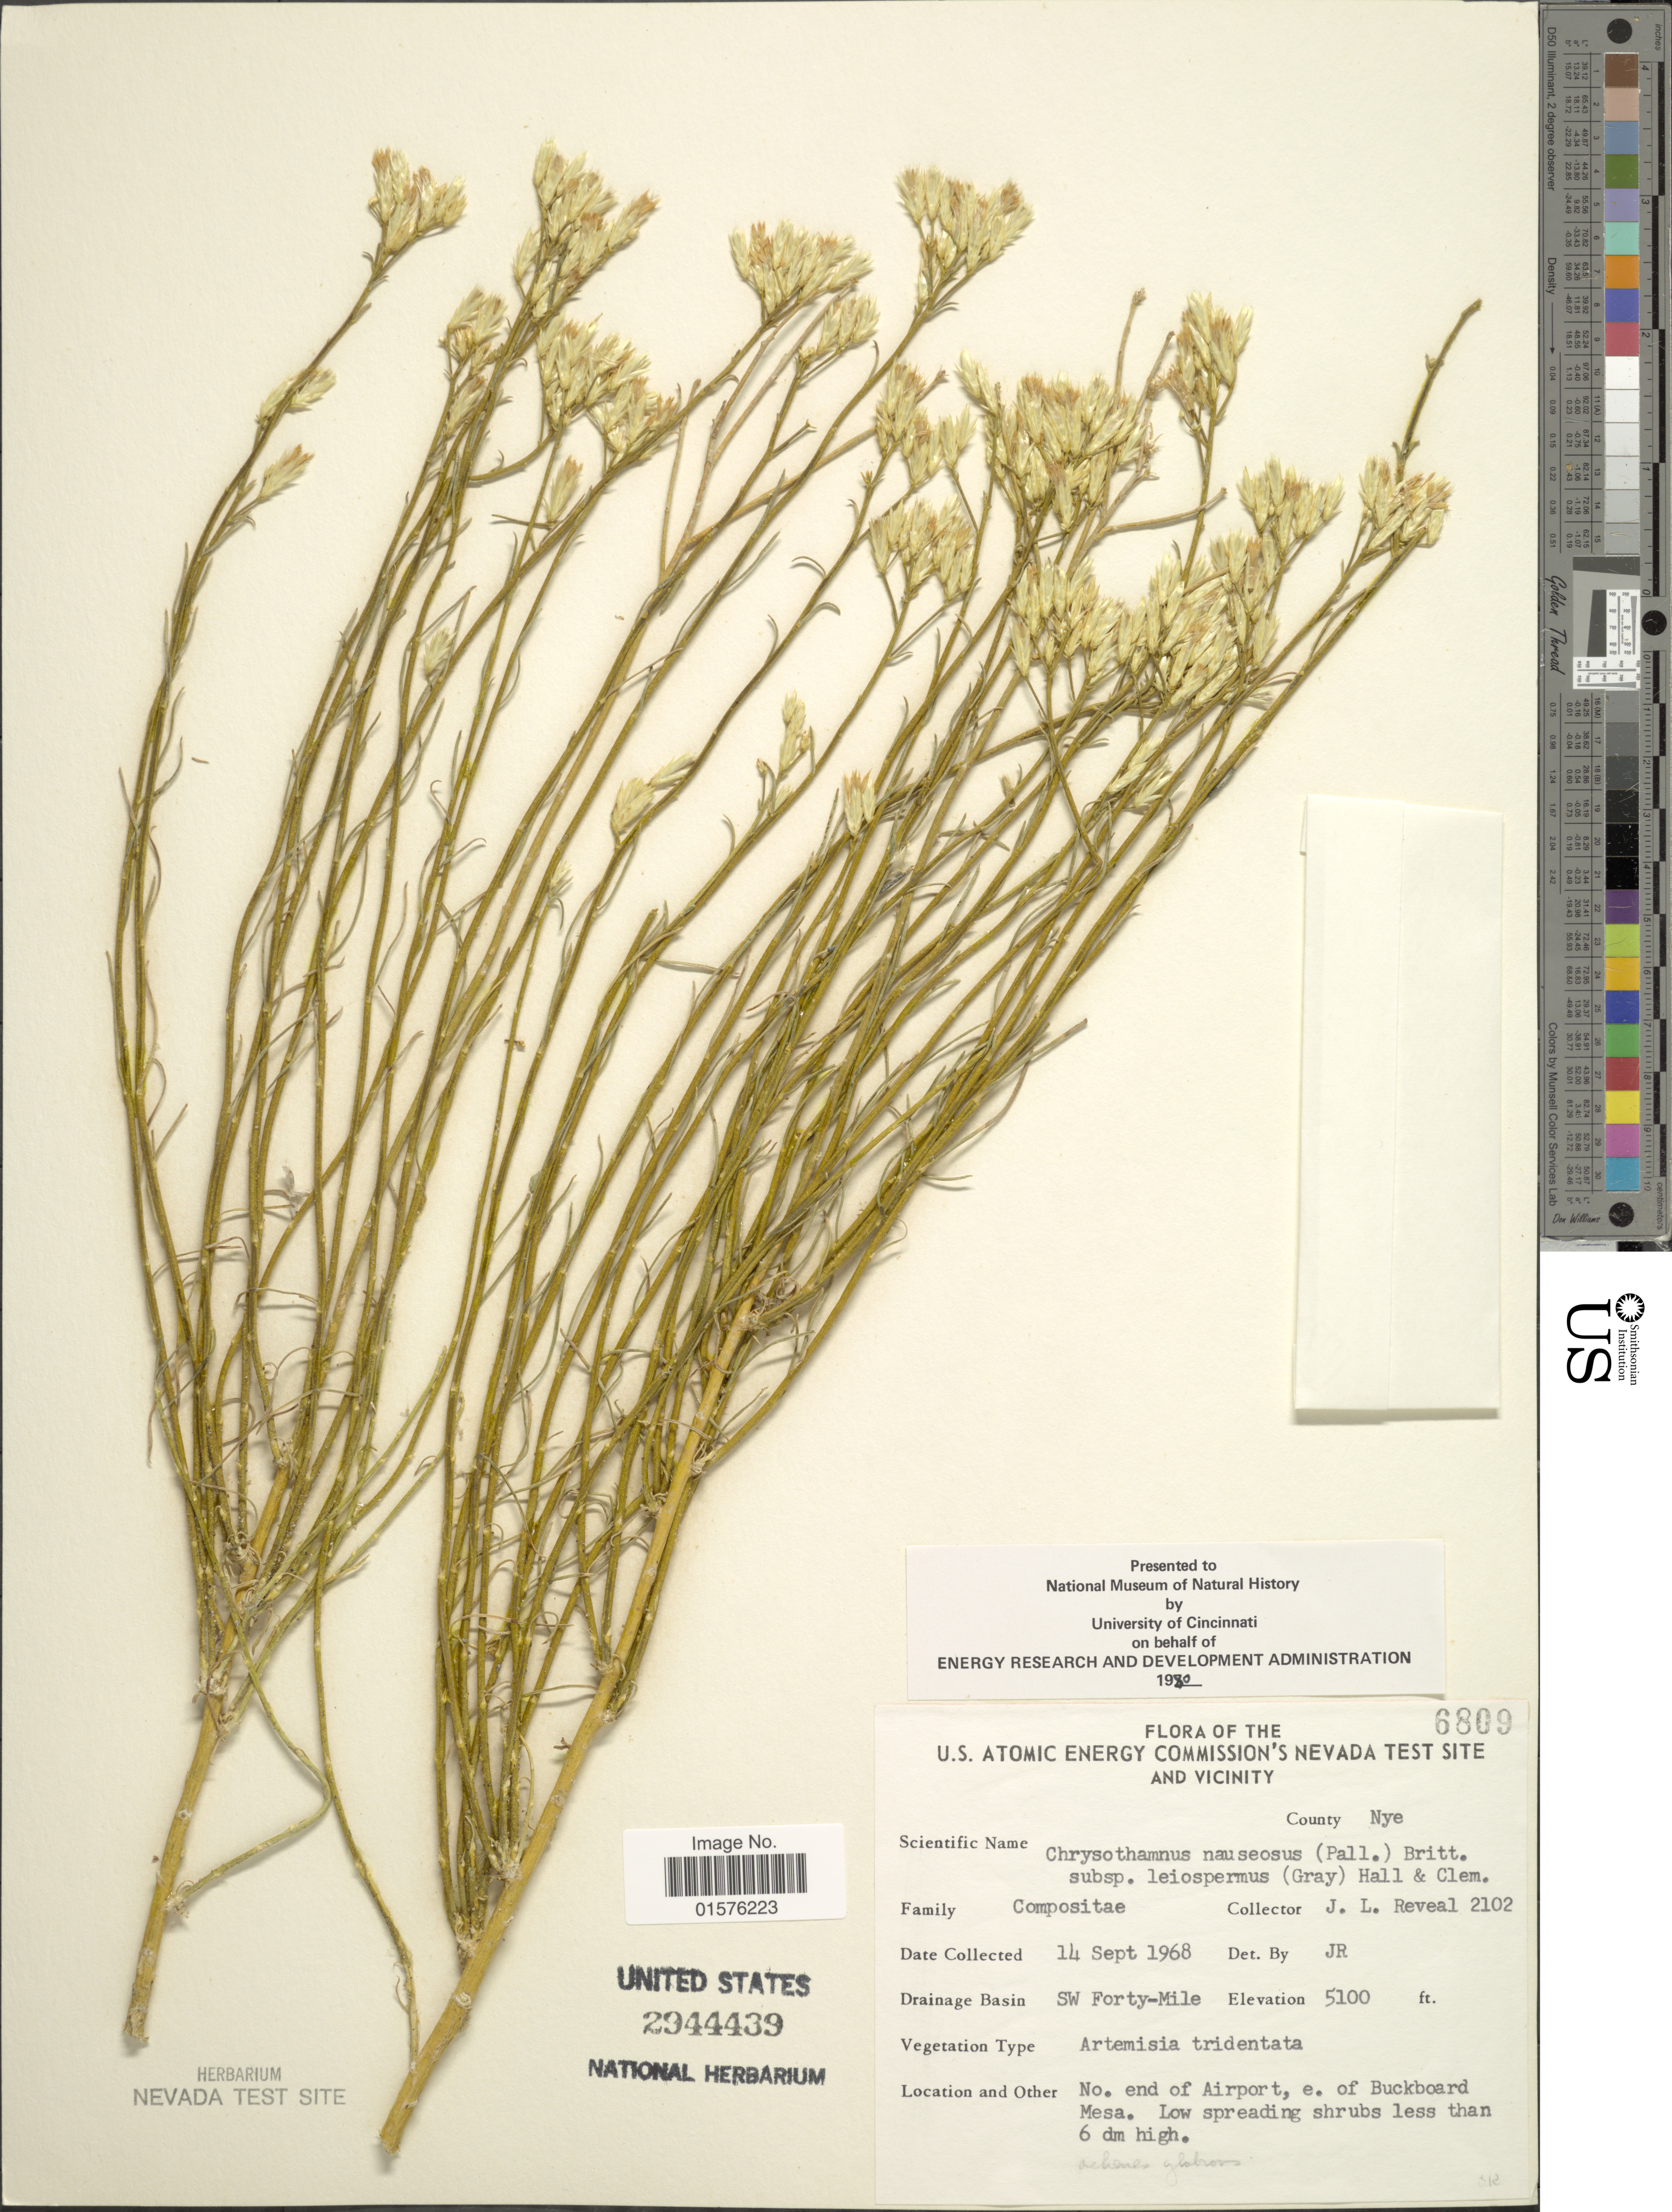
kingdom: Plantae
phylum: Tracheophyta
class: Magnoliopsida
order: Asterales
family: Asteraceae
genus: Ericameria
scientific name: Ericameria nauseosa var. leiosperma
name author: (A. Gray) G.L. Nesom & G.I. Baird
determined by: Urbatsch, Lowell E., Curator (LSU), Louisiana State University (UNITED STATES)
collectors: J. L. Reveal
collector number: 2102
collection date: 1968-09-14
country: United States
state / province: Nevada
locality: The U.S. Atomic Energy Commision's Nevada test site and vicinity, County: Nye, Drainage basin: SW Forty-Mile, No. end of Airport, e. of Buckboard Mesa.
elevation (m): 1554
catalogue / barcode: US 2944439